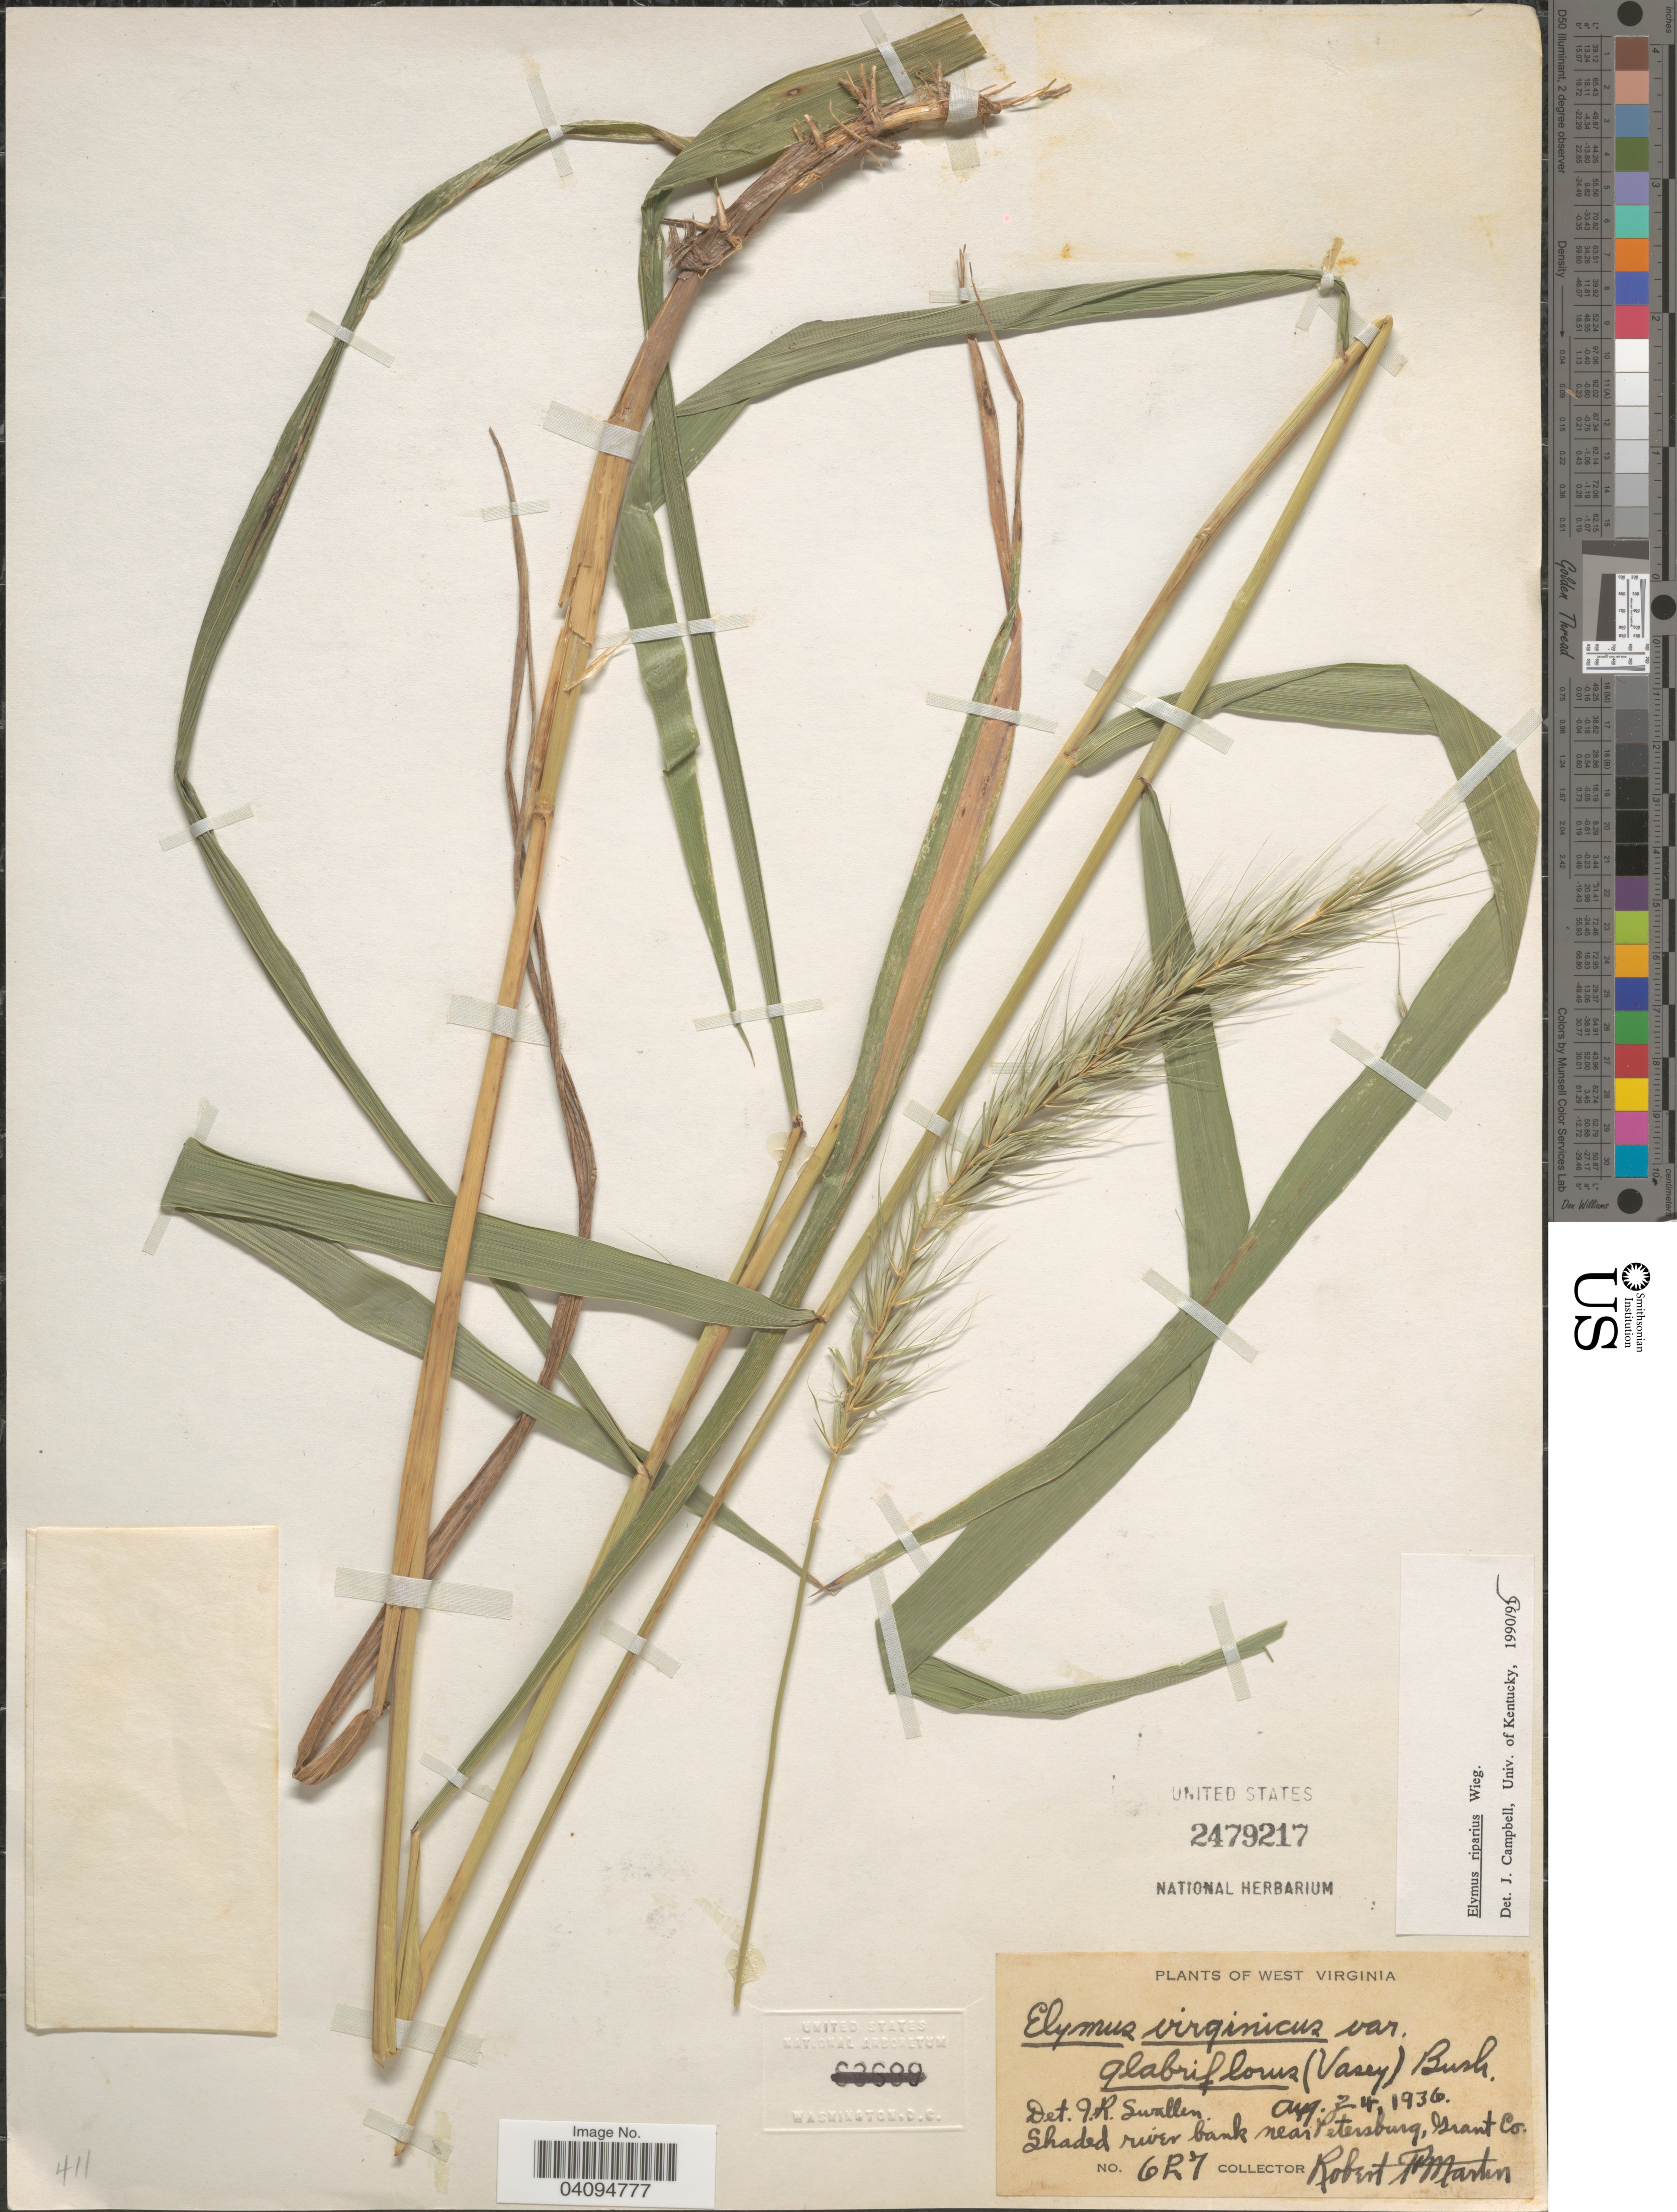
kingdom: Plantae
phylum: Tracheophyta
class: Liliopsida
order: Poales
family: Poaceae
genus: Elymus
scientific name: Elymus riparius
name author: Wiegand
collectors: R. F. Martin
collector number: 627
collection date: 1936-08-24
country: United States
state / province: West Virginia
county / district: Grant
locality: Shaded river bank near Petersburg, Grant Co.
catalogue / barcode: US 2479217